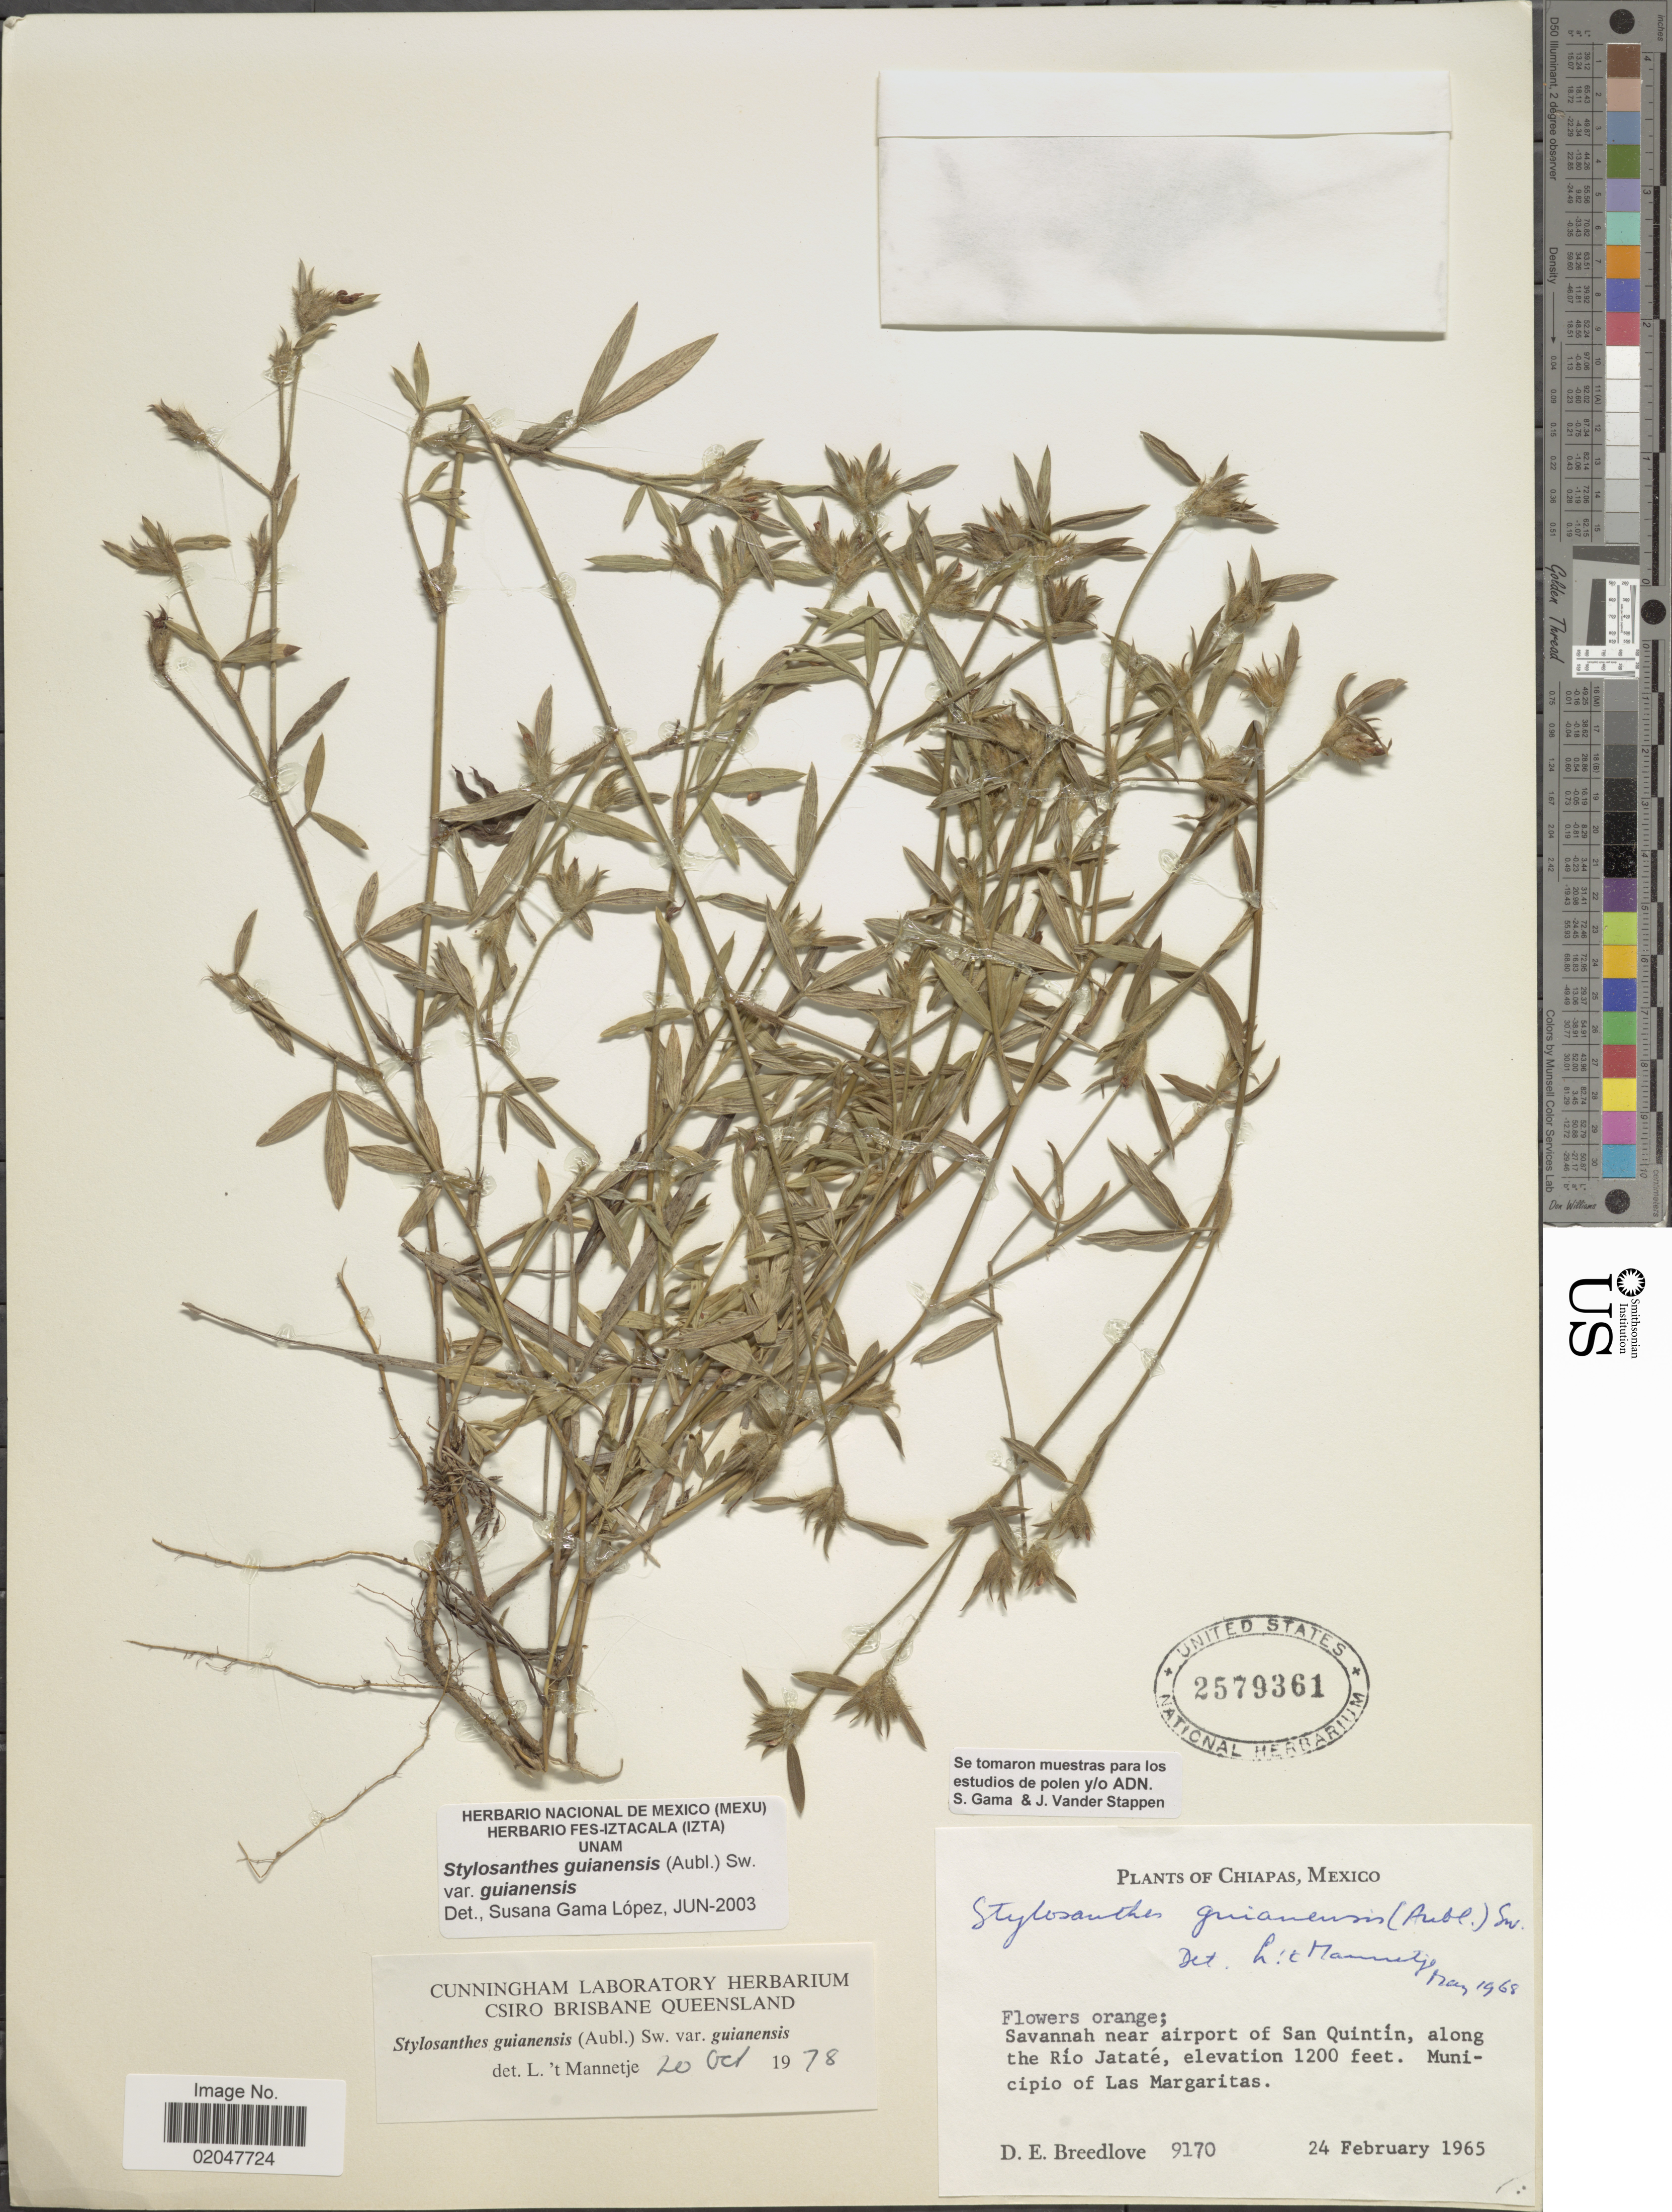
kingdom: Plantae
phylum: Tracheophyta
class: Magnoliopsida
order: Fabales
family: Fabaceae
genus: Stylosanthes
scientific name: Stylosanthes guianensis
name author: (Aubl.) Sw.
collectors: D. E. Breedlove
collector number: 9170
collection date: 1965-02-24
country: Mexico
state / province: Chiapas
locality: Near airport of San Quintin, along the Rio Jatate, Munciipio of Las Margaritas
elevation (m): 366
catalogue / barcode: US 2579361